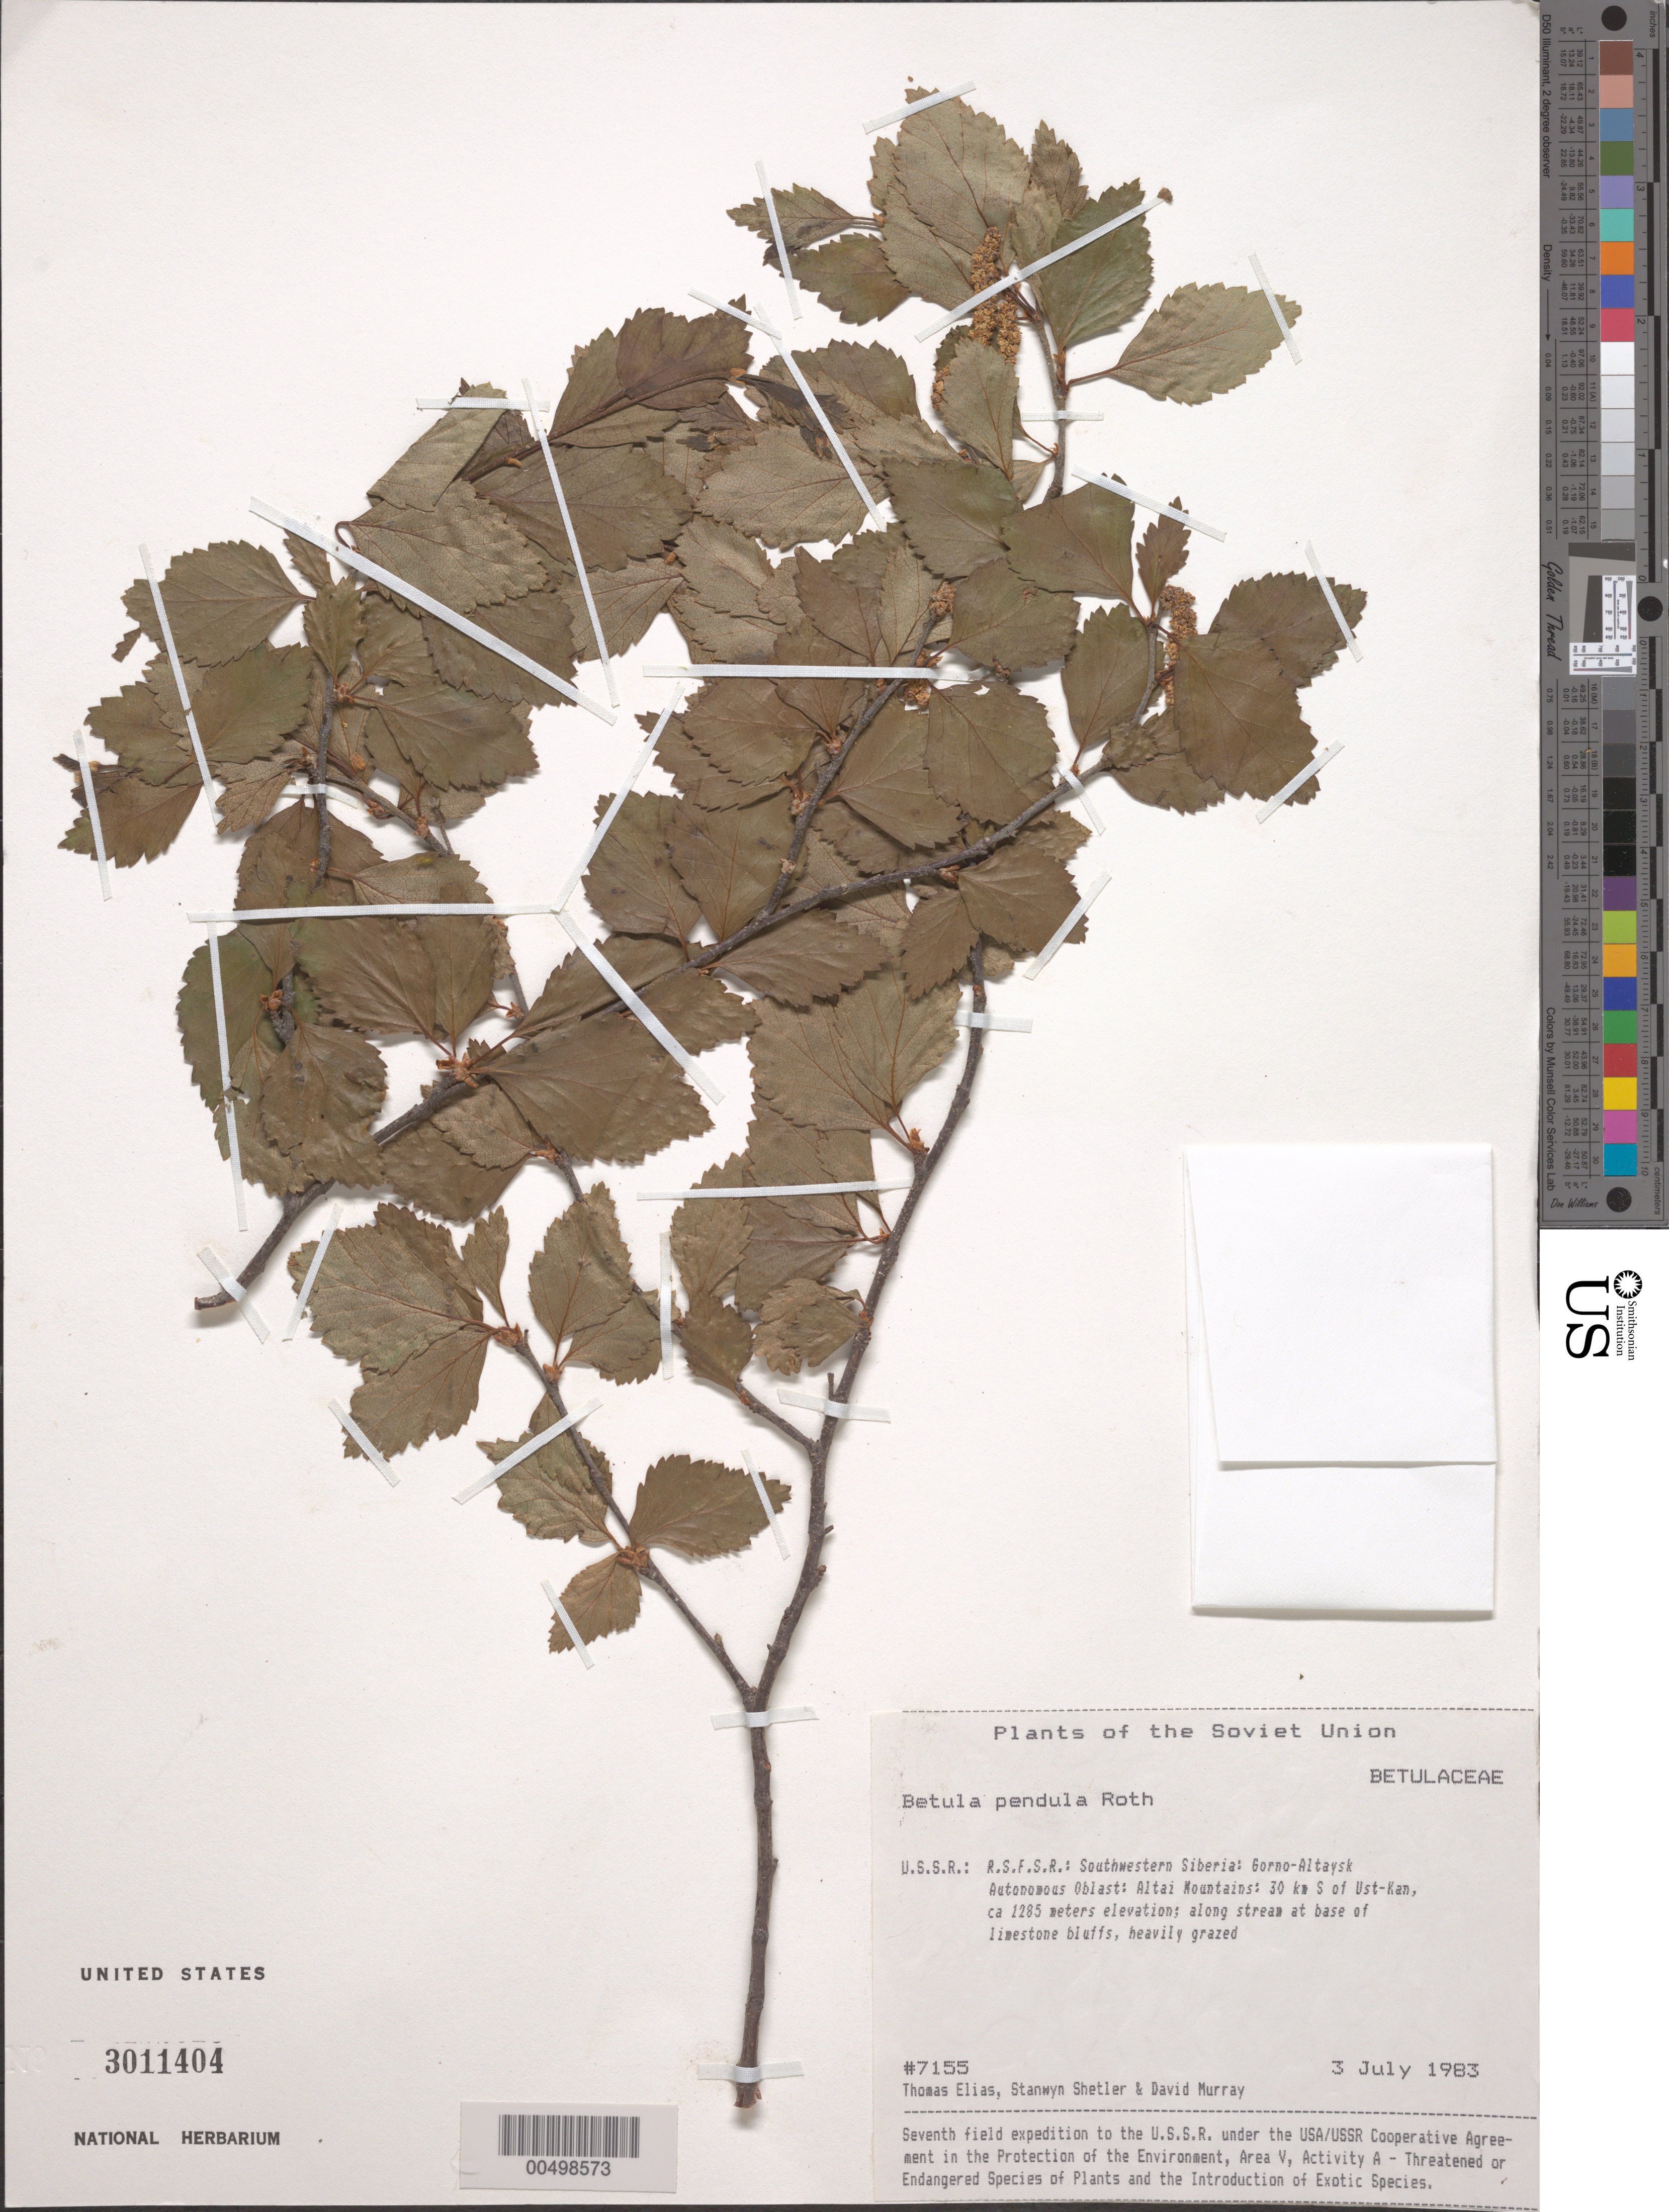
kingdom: Plantae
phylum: Tracheophyta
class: Magnoliopsida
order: Fagales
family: Betulaceae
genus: Betula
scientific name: Betula pendula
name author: Roth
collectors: T. Elias, S. Shetler & D. F. Murray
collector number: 7155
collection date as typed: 03 Jul 1983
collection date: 1983-07-03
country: Russian Federation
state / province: Altai Republic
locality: Altai Mountains, 30 km S of Ust-Kan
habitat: along stream at base of limestone bluffs, heavily grazed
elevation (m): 1285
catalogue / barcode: US 3011404